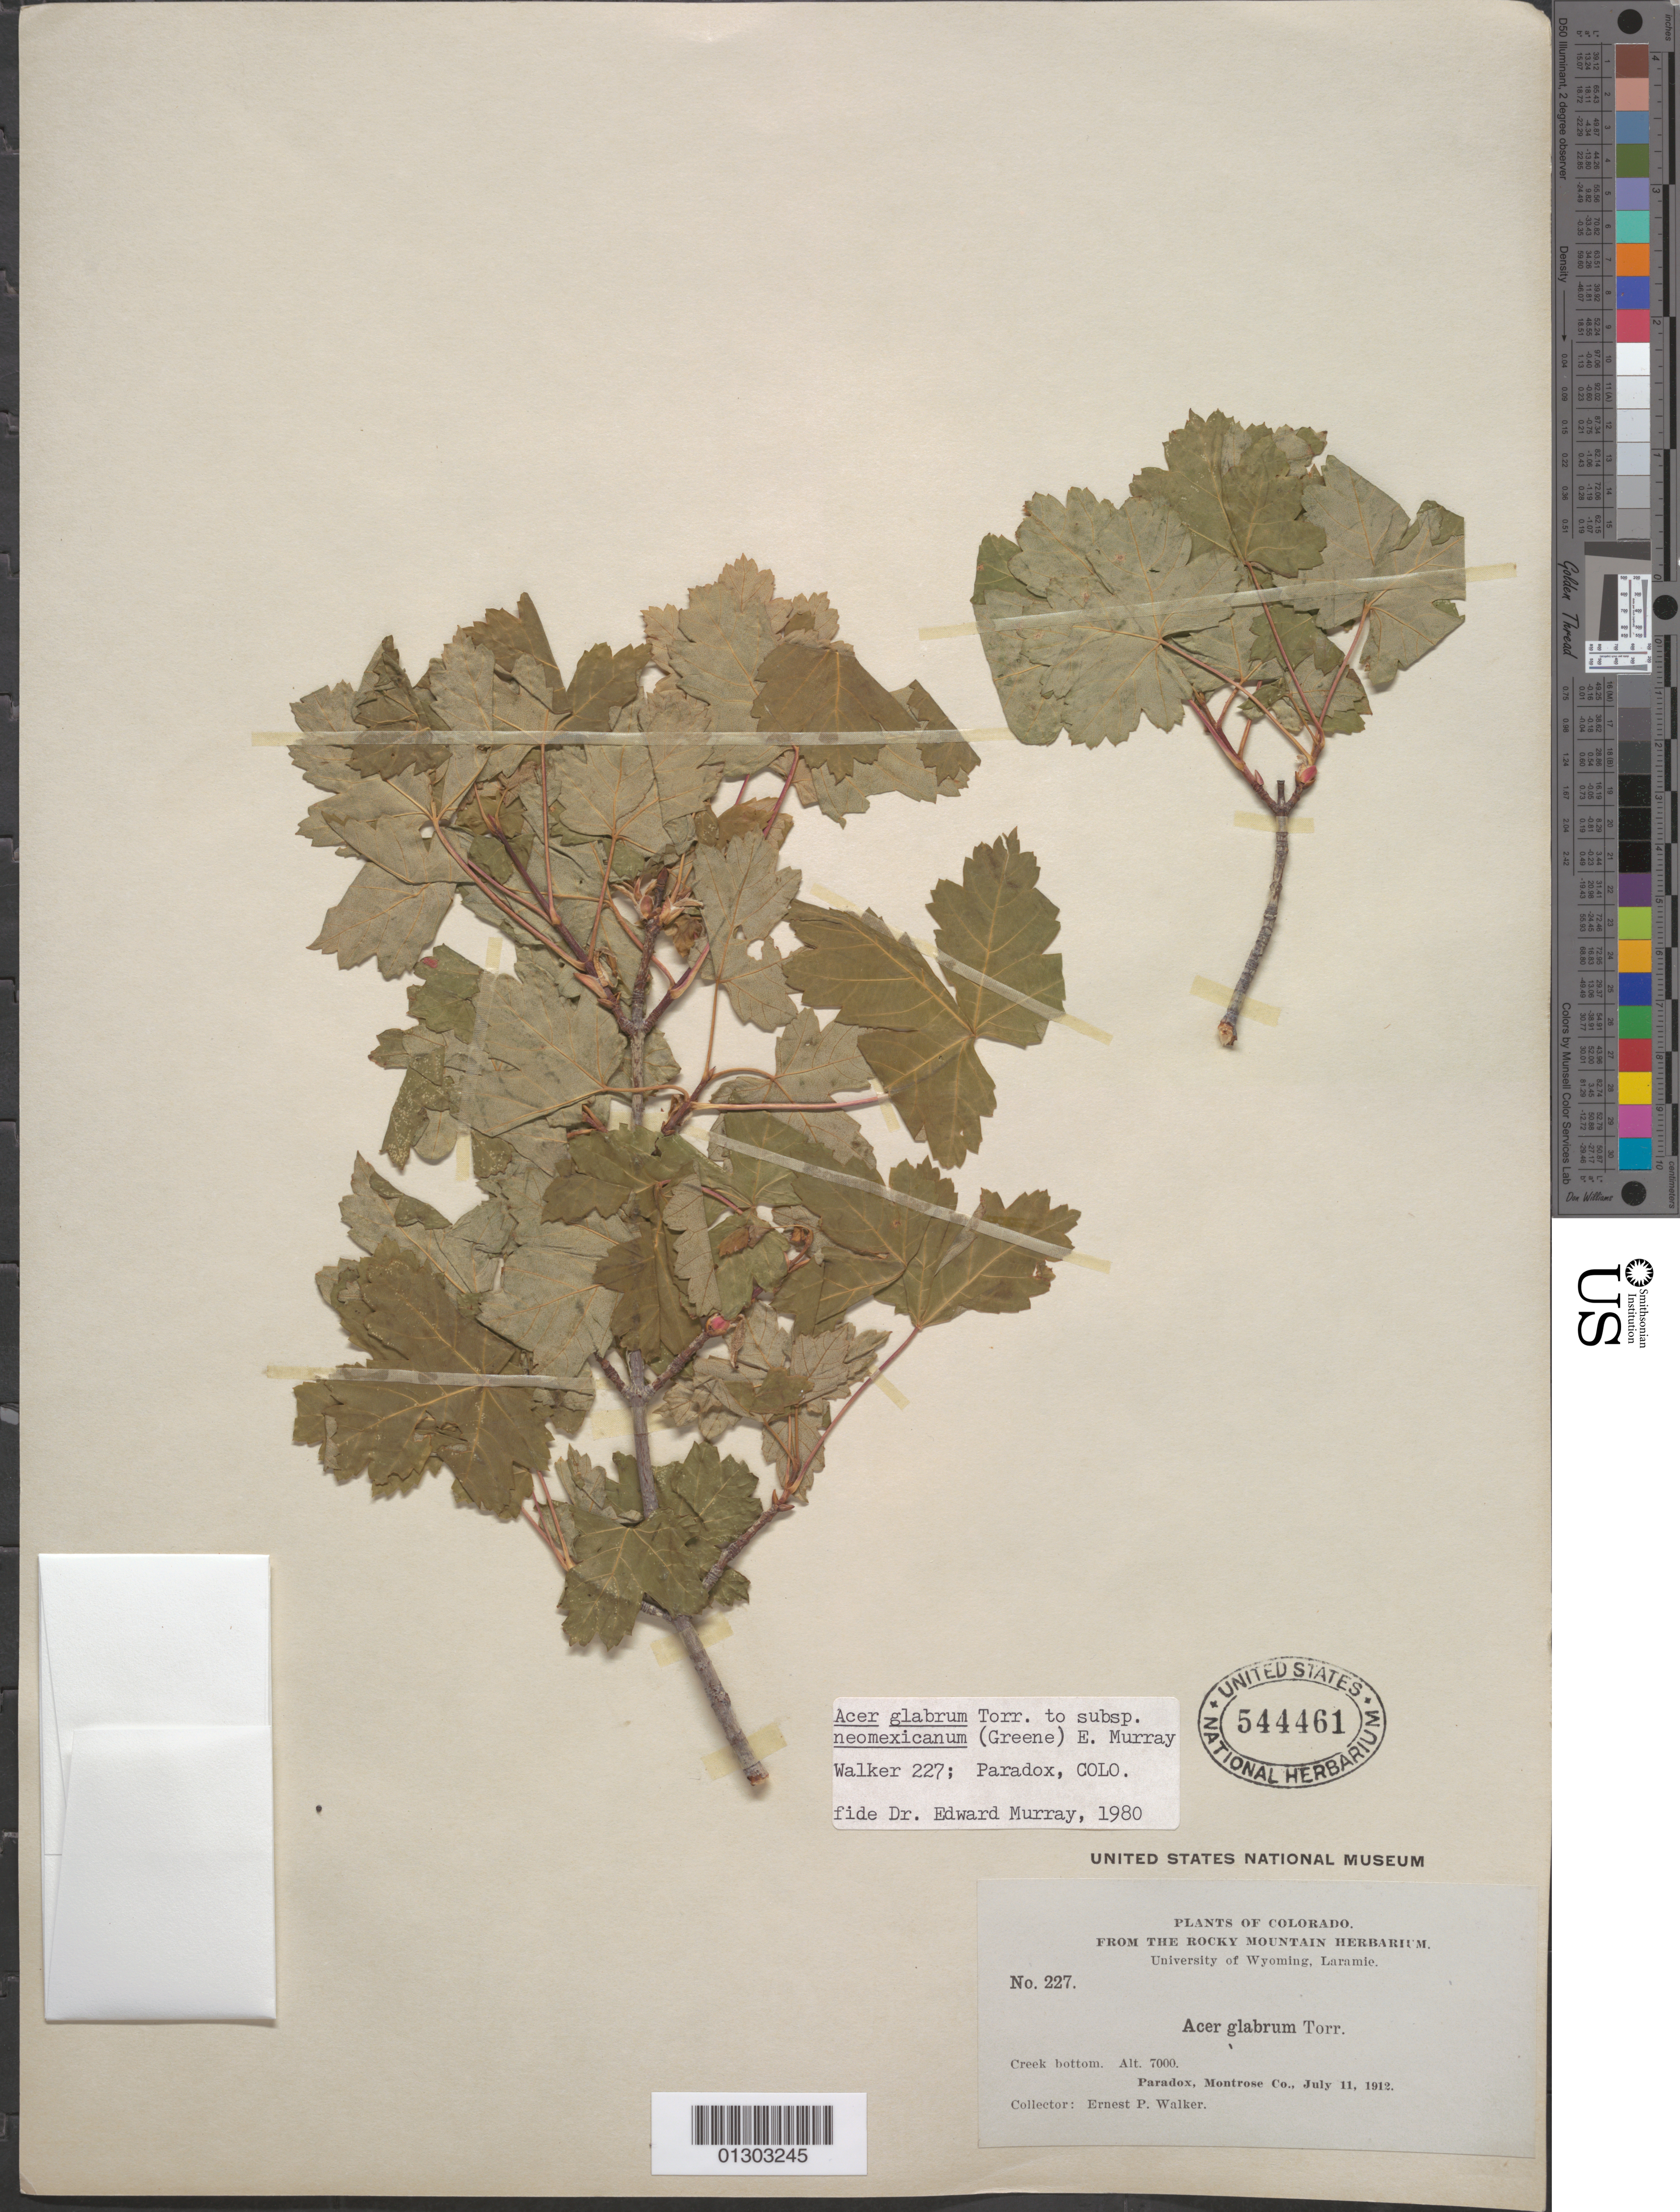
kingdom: Plantae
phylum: Tracheophyta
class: Magnoliopsida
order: Sapindales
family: Sapindaceae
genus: Acer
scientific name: Acer glabrum subsp. neomexicanum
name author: (Greene) A.E. Murray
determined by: Murray, Edward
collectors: E. P. Walker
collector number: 227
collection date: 1912-07-11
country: United States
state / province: Colorado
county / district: Montrose County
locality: Montrose County, Paradox.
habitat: Creek bottom.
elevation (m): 2134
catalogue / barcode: US 544461